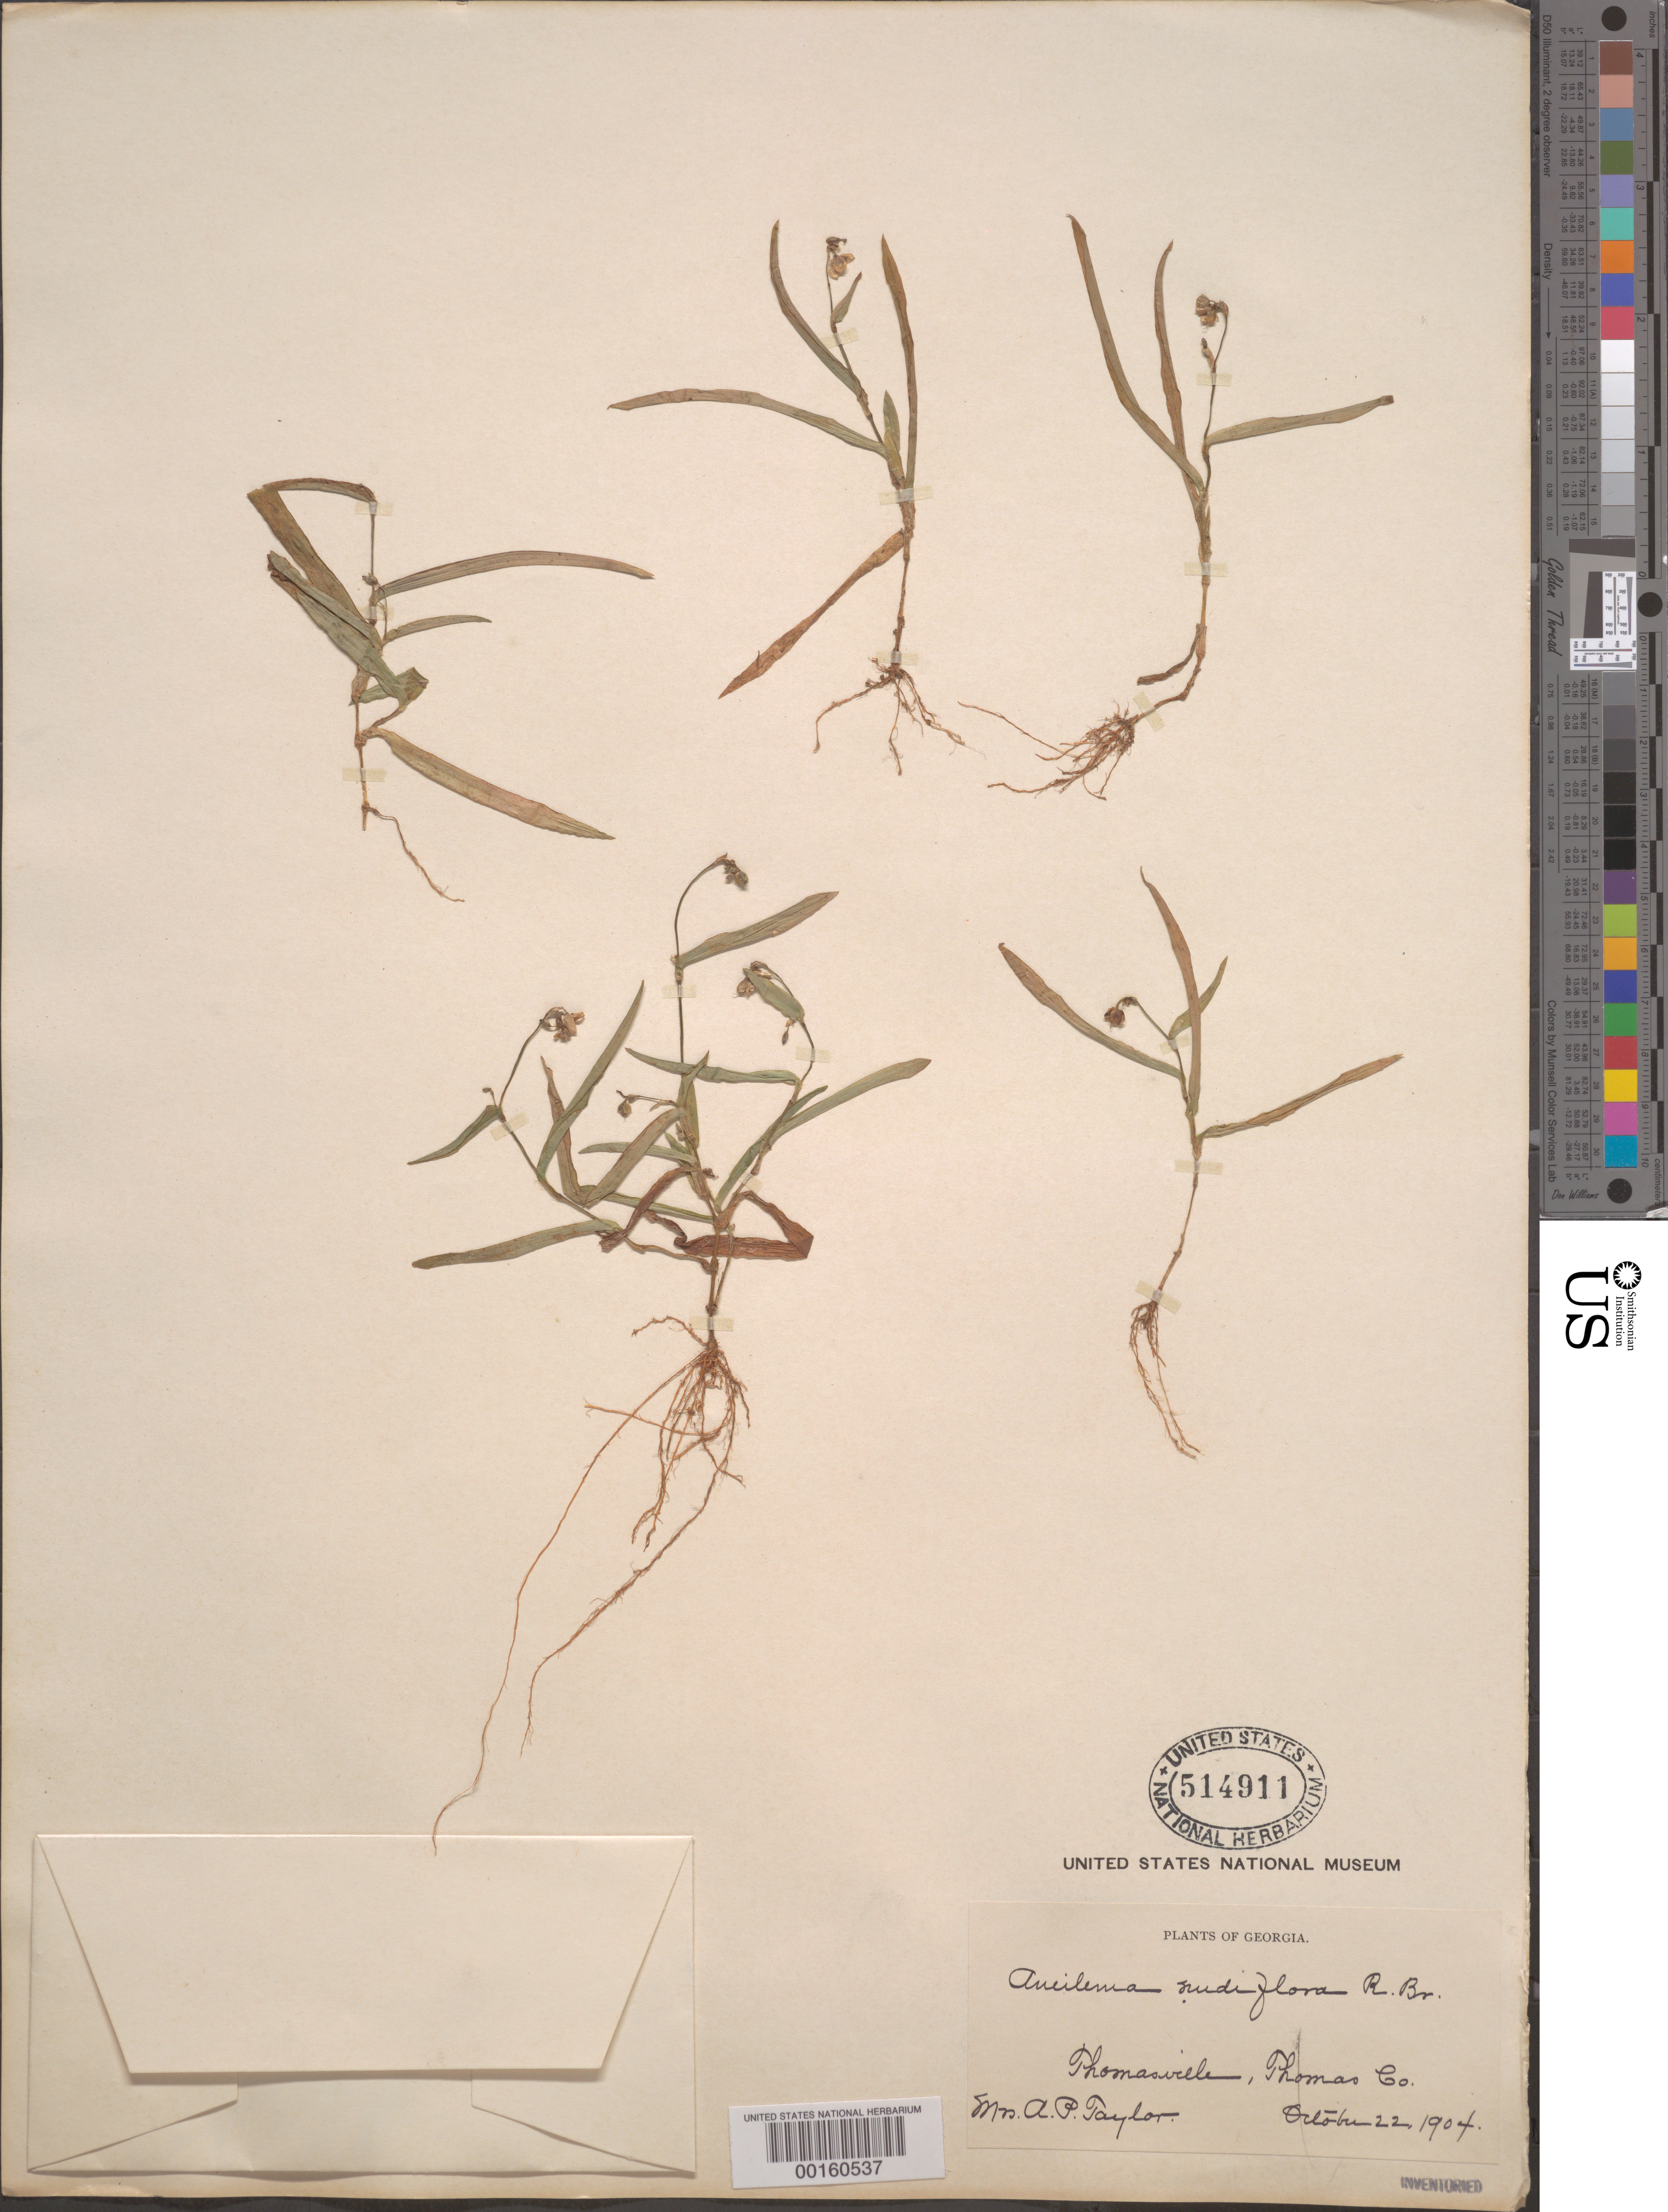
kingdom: Plantae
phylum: Tracheophyta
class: Liliopsida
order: Commelinales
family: Commelinaceae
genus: Murdannia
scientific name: Murdannia nudiflora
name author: (L.) Brenan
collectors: A. P. Taylor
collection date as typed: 22 Oct 1904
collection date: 1904-10-22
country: United States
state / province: Georgia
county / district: Thomas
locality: Thomasville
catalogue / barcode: US 514911